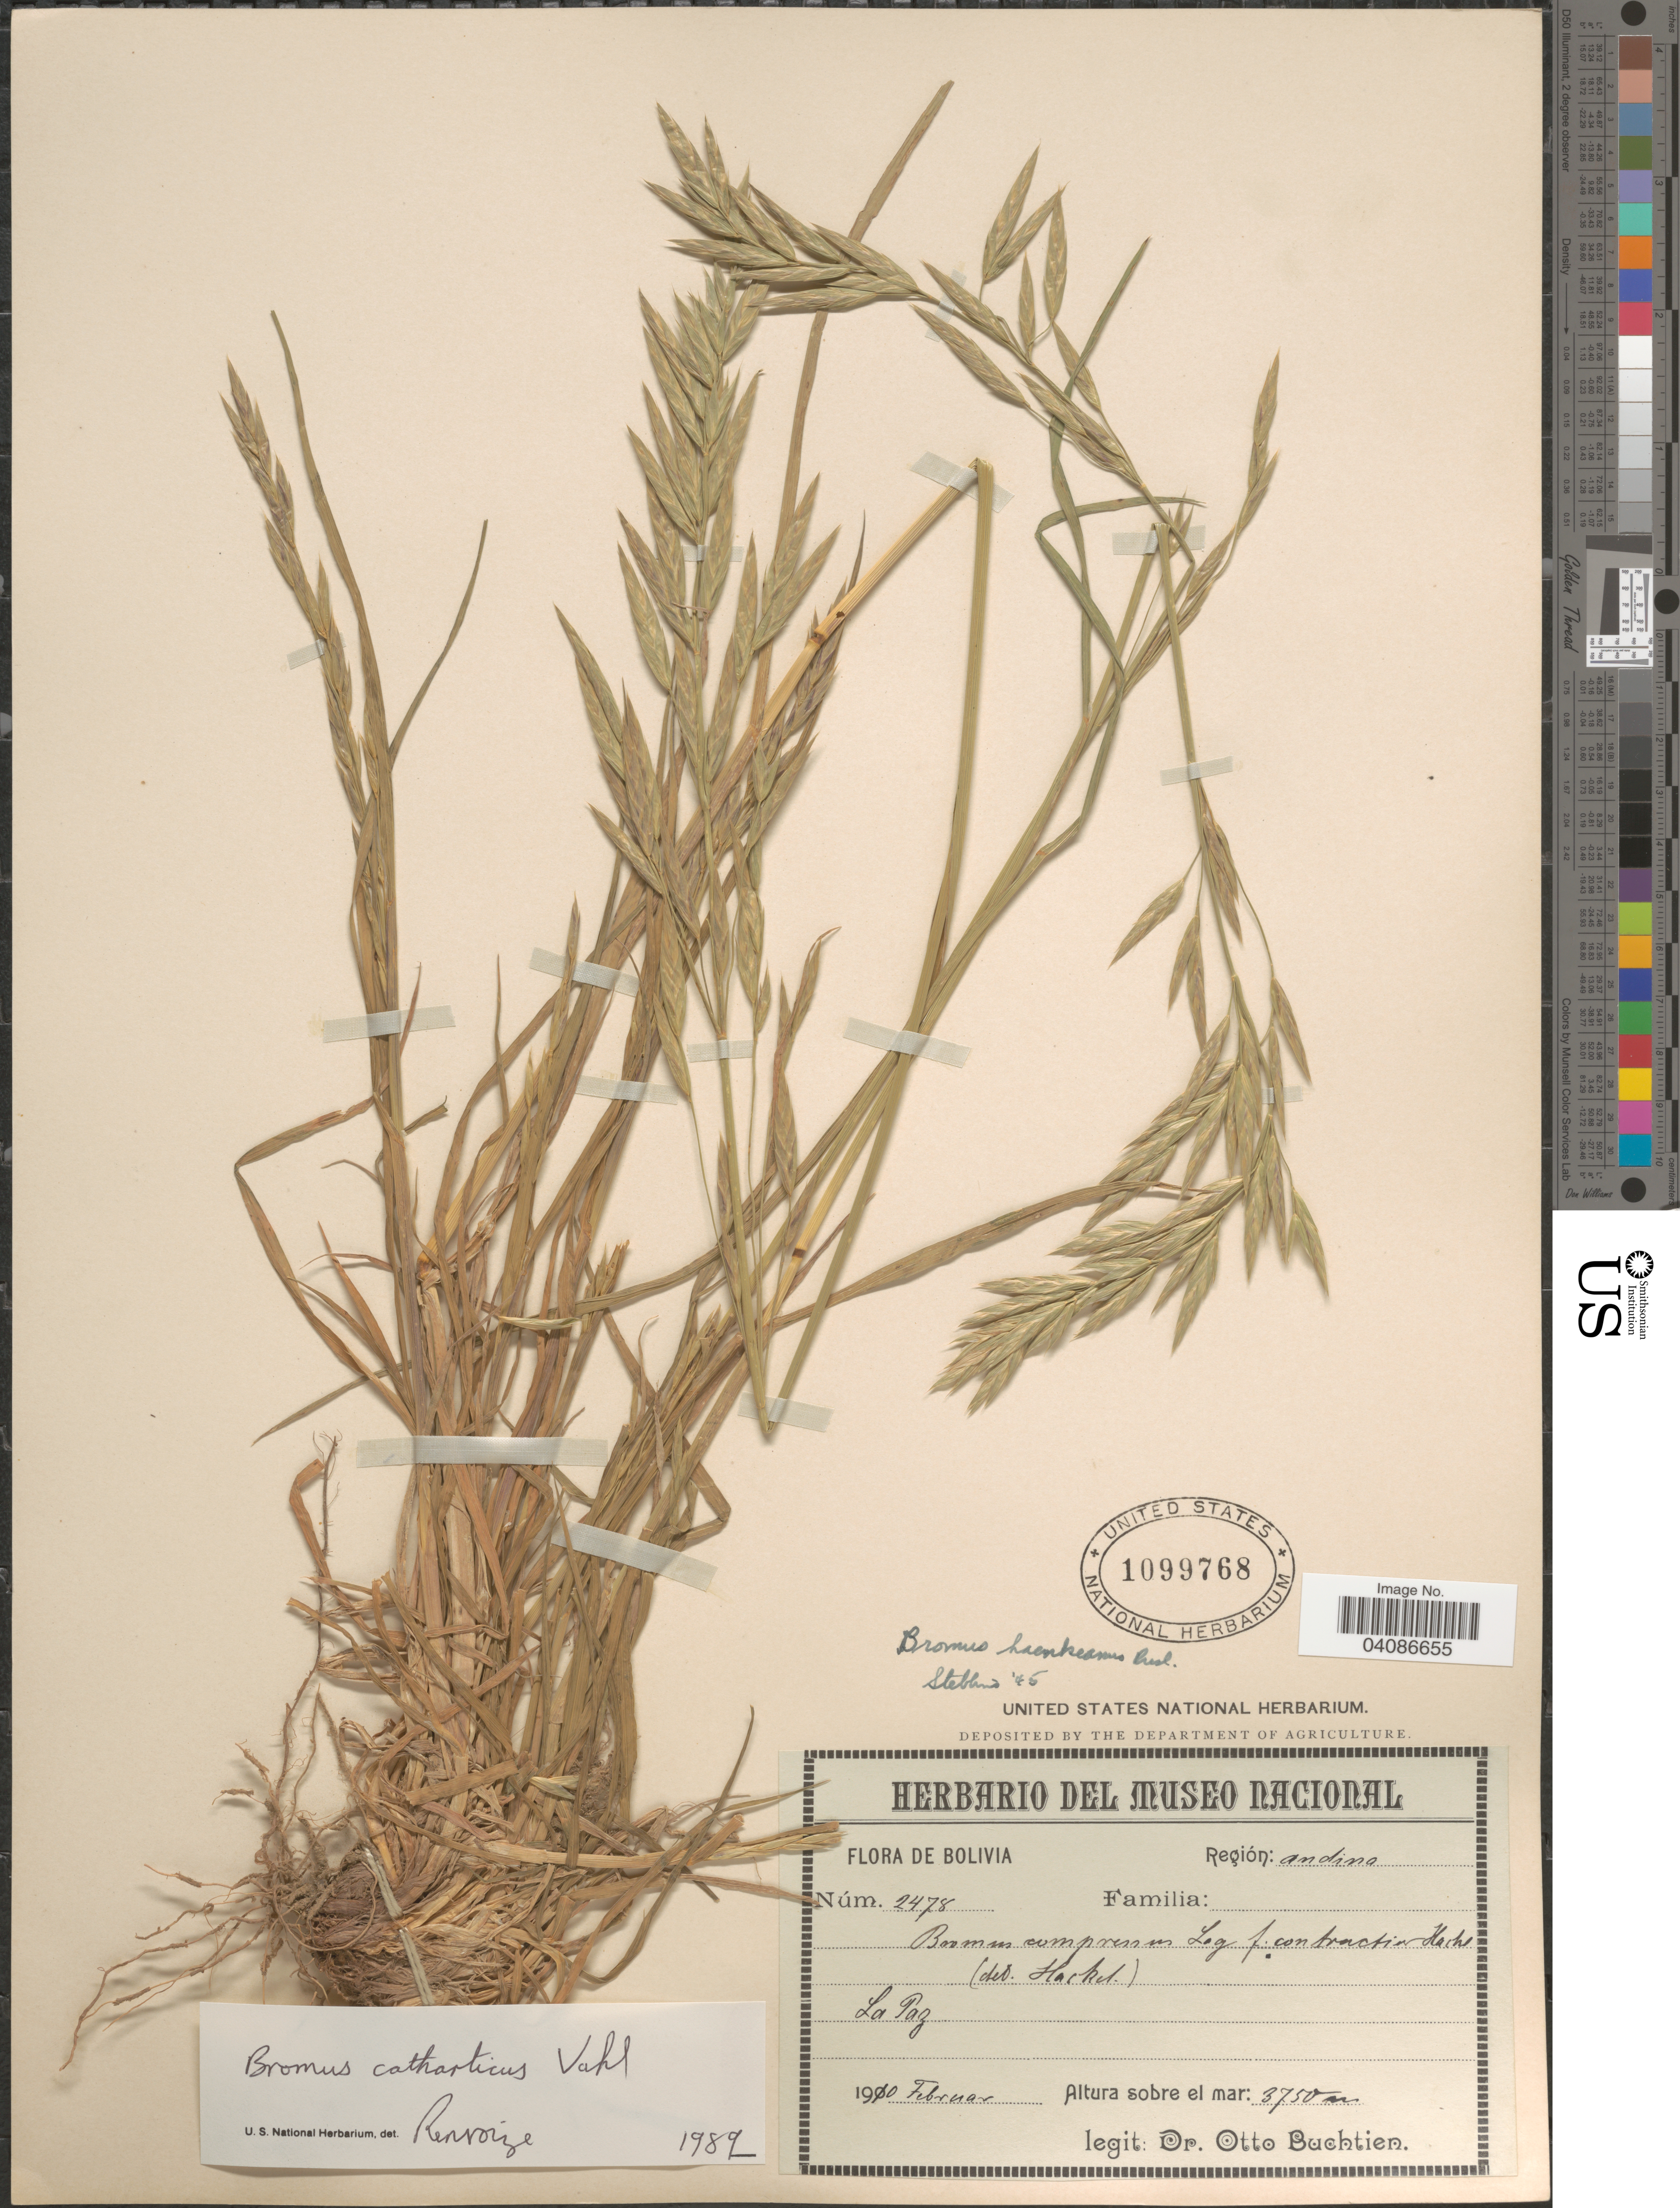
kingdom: Plantae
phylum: Tracheophyta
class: Liliopsida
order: Poales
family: Poaceae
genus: Bromus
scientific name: Bromus catharticus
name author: Vahl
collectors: O. Buchtien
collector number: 2478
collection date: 1910-02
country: Bolivia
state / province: La Paz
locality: Región: andina.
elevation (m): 3750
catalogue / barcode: US 1099768